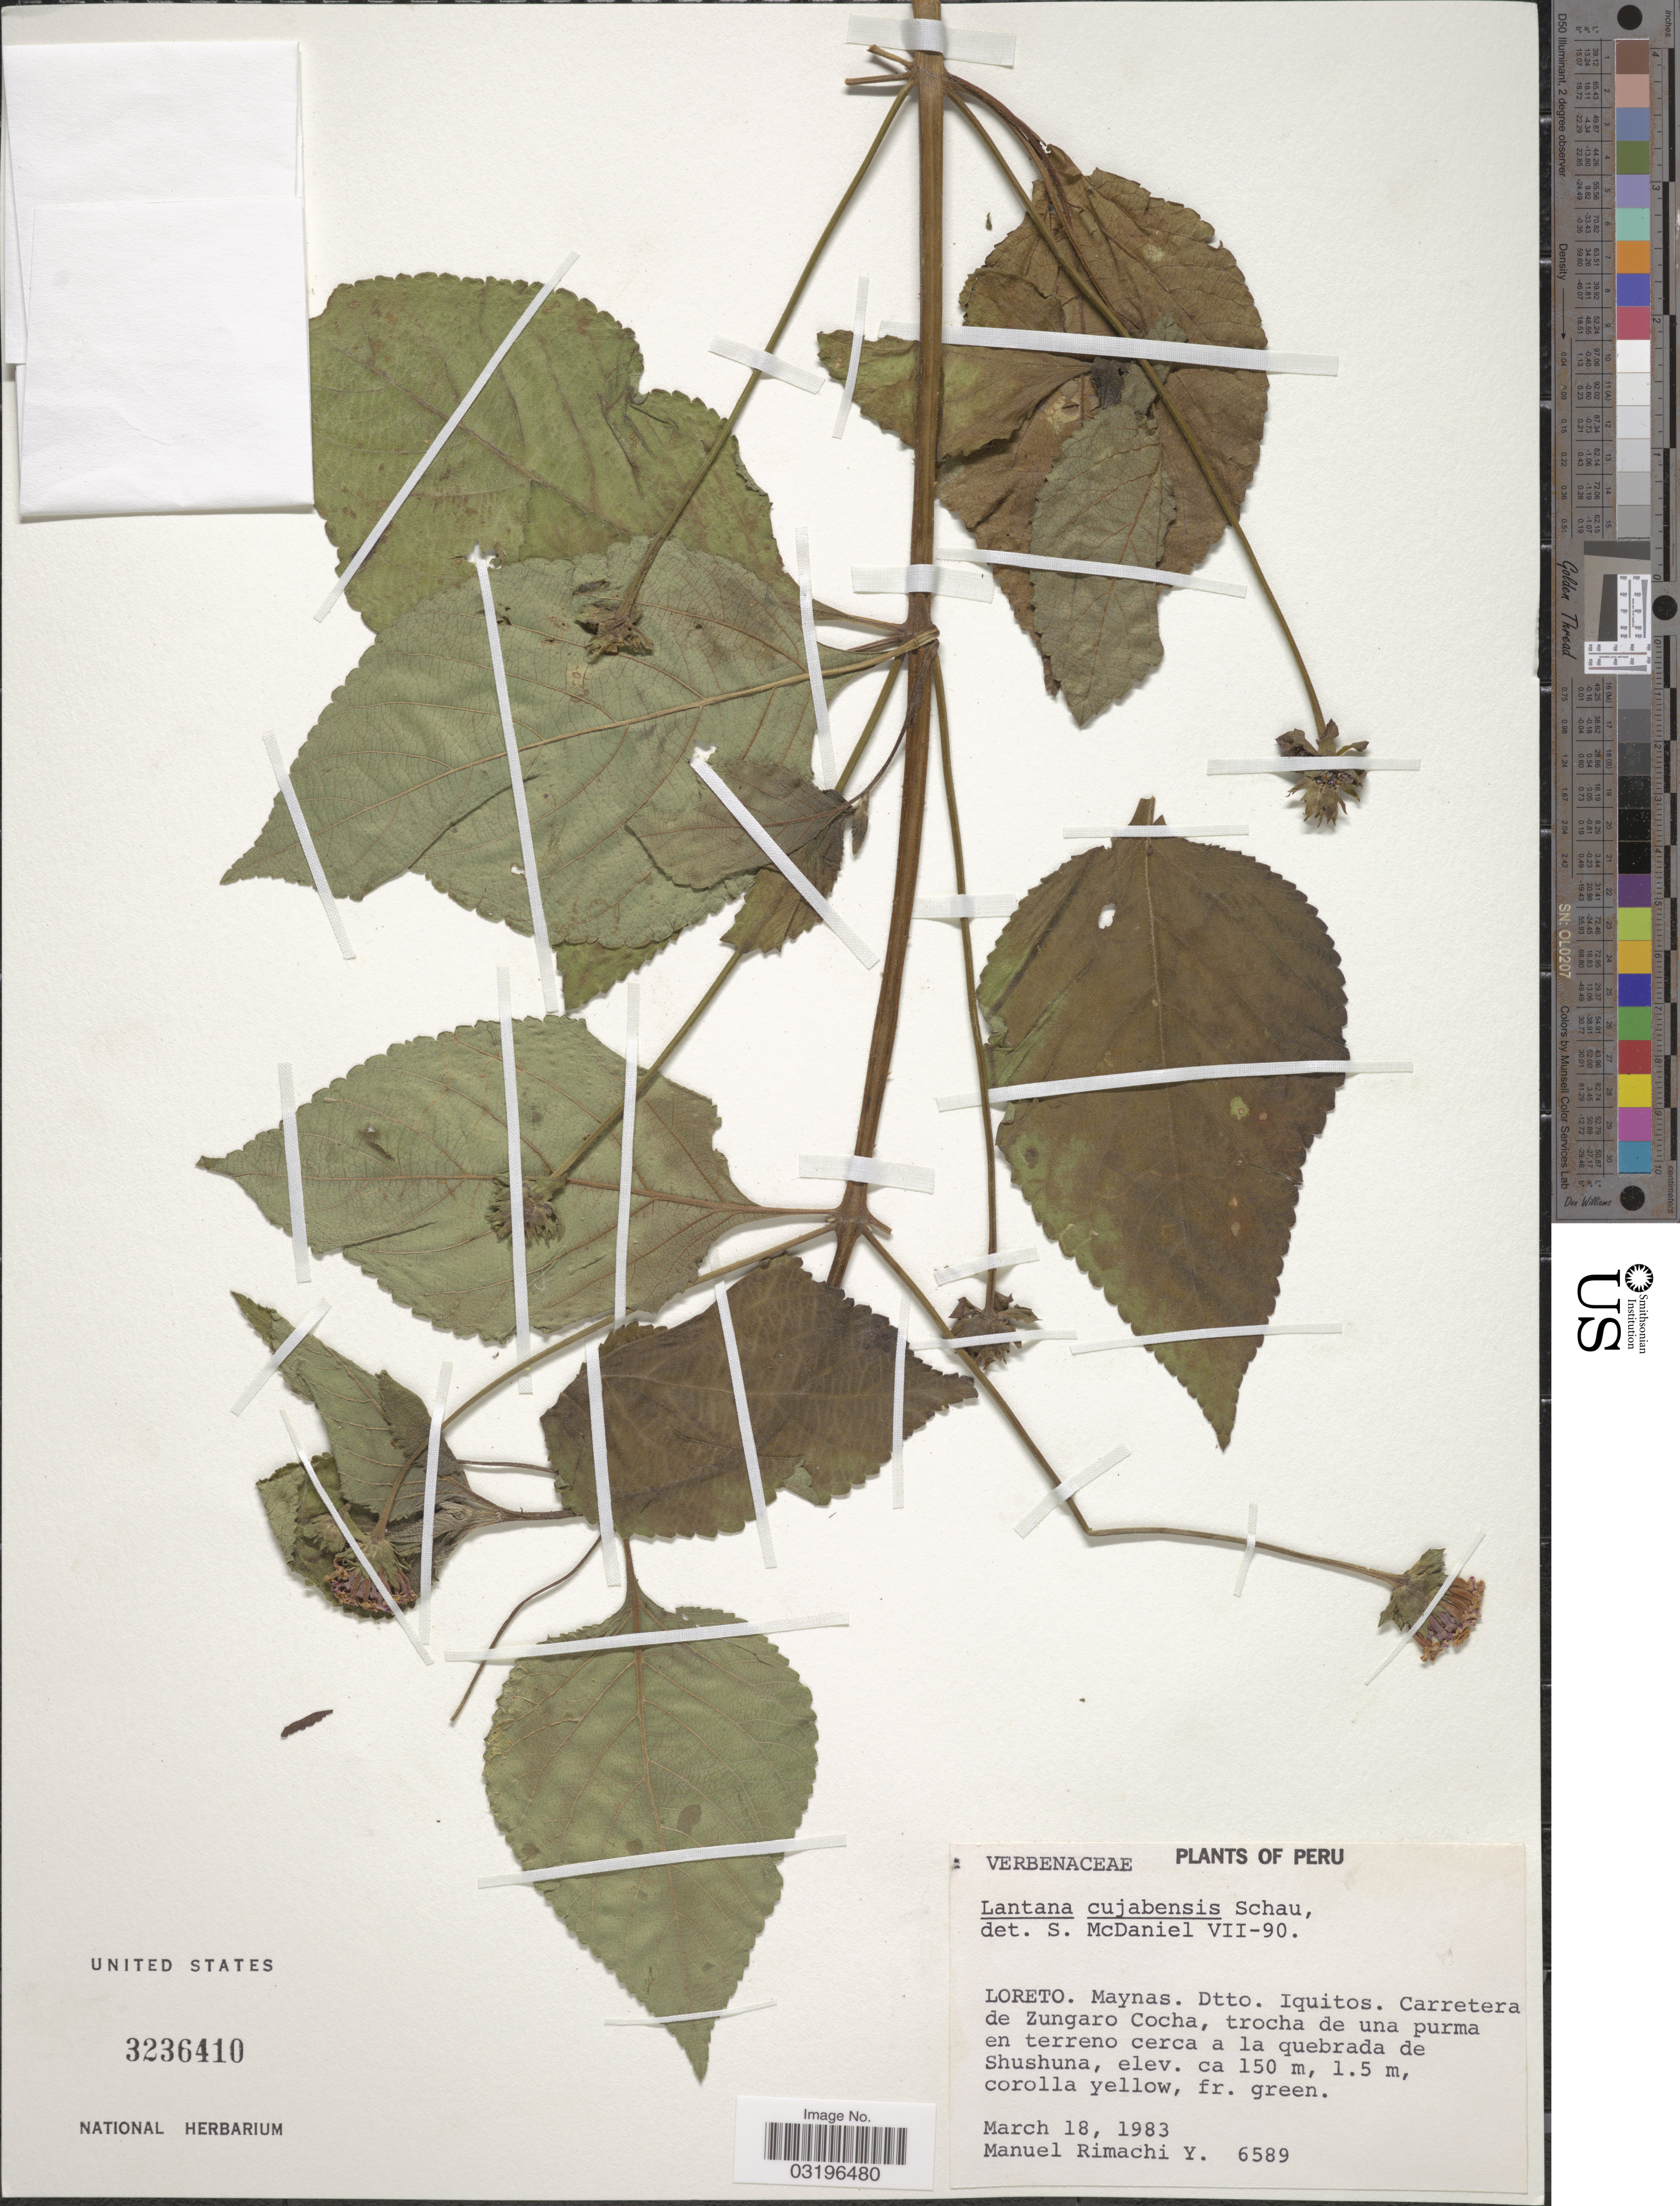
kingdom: Plantae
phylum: Tracheophyta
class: Magnoliopsida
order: Lamiales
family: Verbenaceae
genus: Lantana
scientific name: Lantana cujabensis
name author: Schau.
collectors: M. Rimachi Y.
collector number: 6589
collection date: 1983-03-18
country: Peru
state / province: Loreto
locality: Maynas. Dtto. Iquitos. Carretera de Zungaro Cocha, trocha de una purma en terreno cerca a la quebrada de Shushuna.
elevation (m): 150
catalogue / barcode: US 3236410